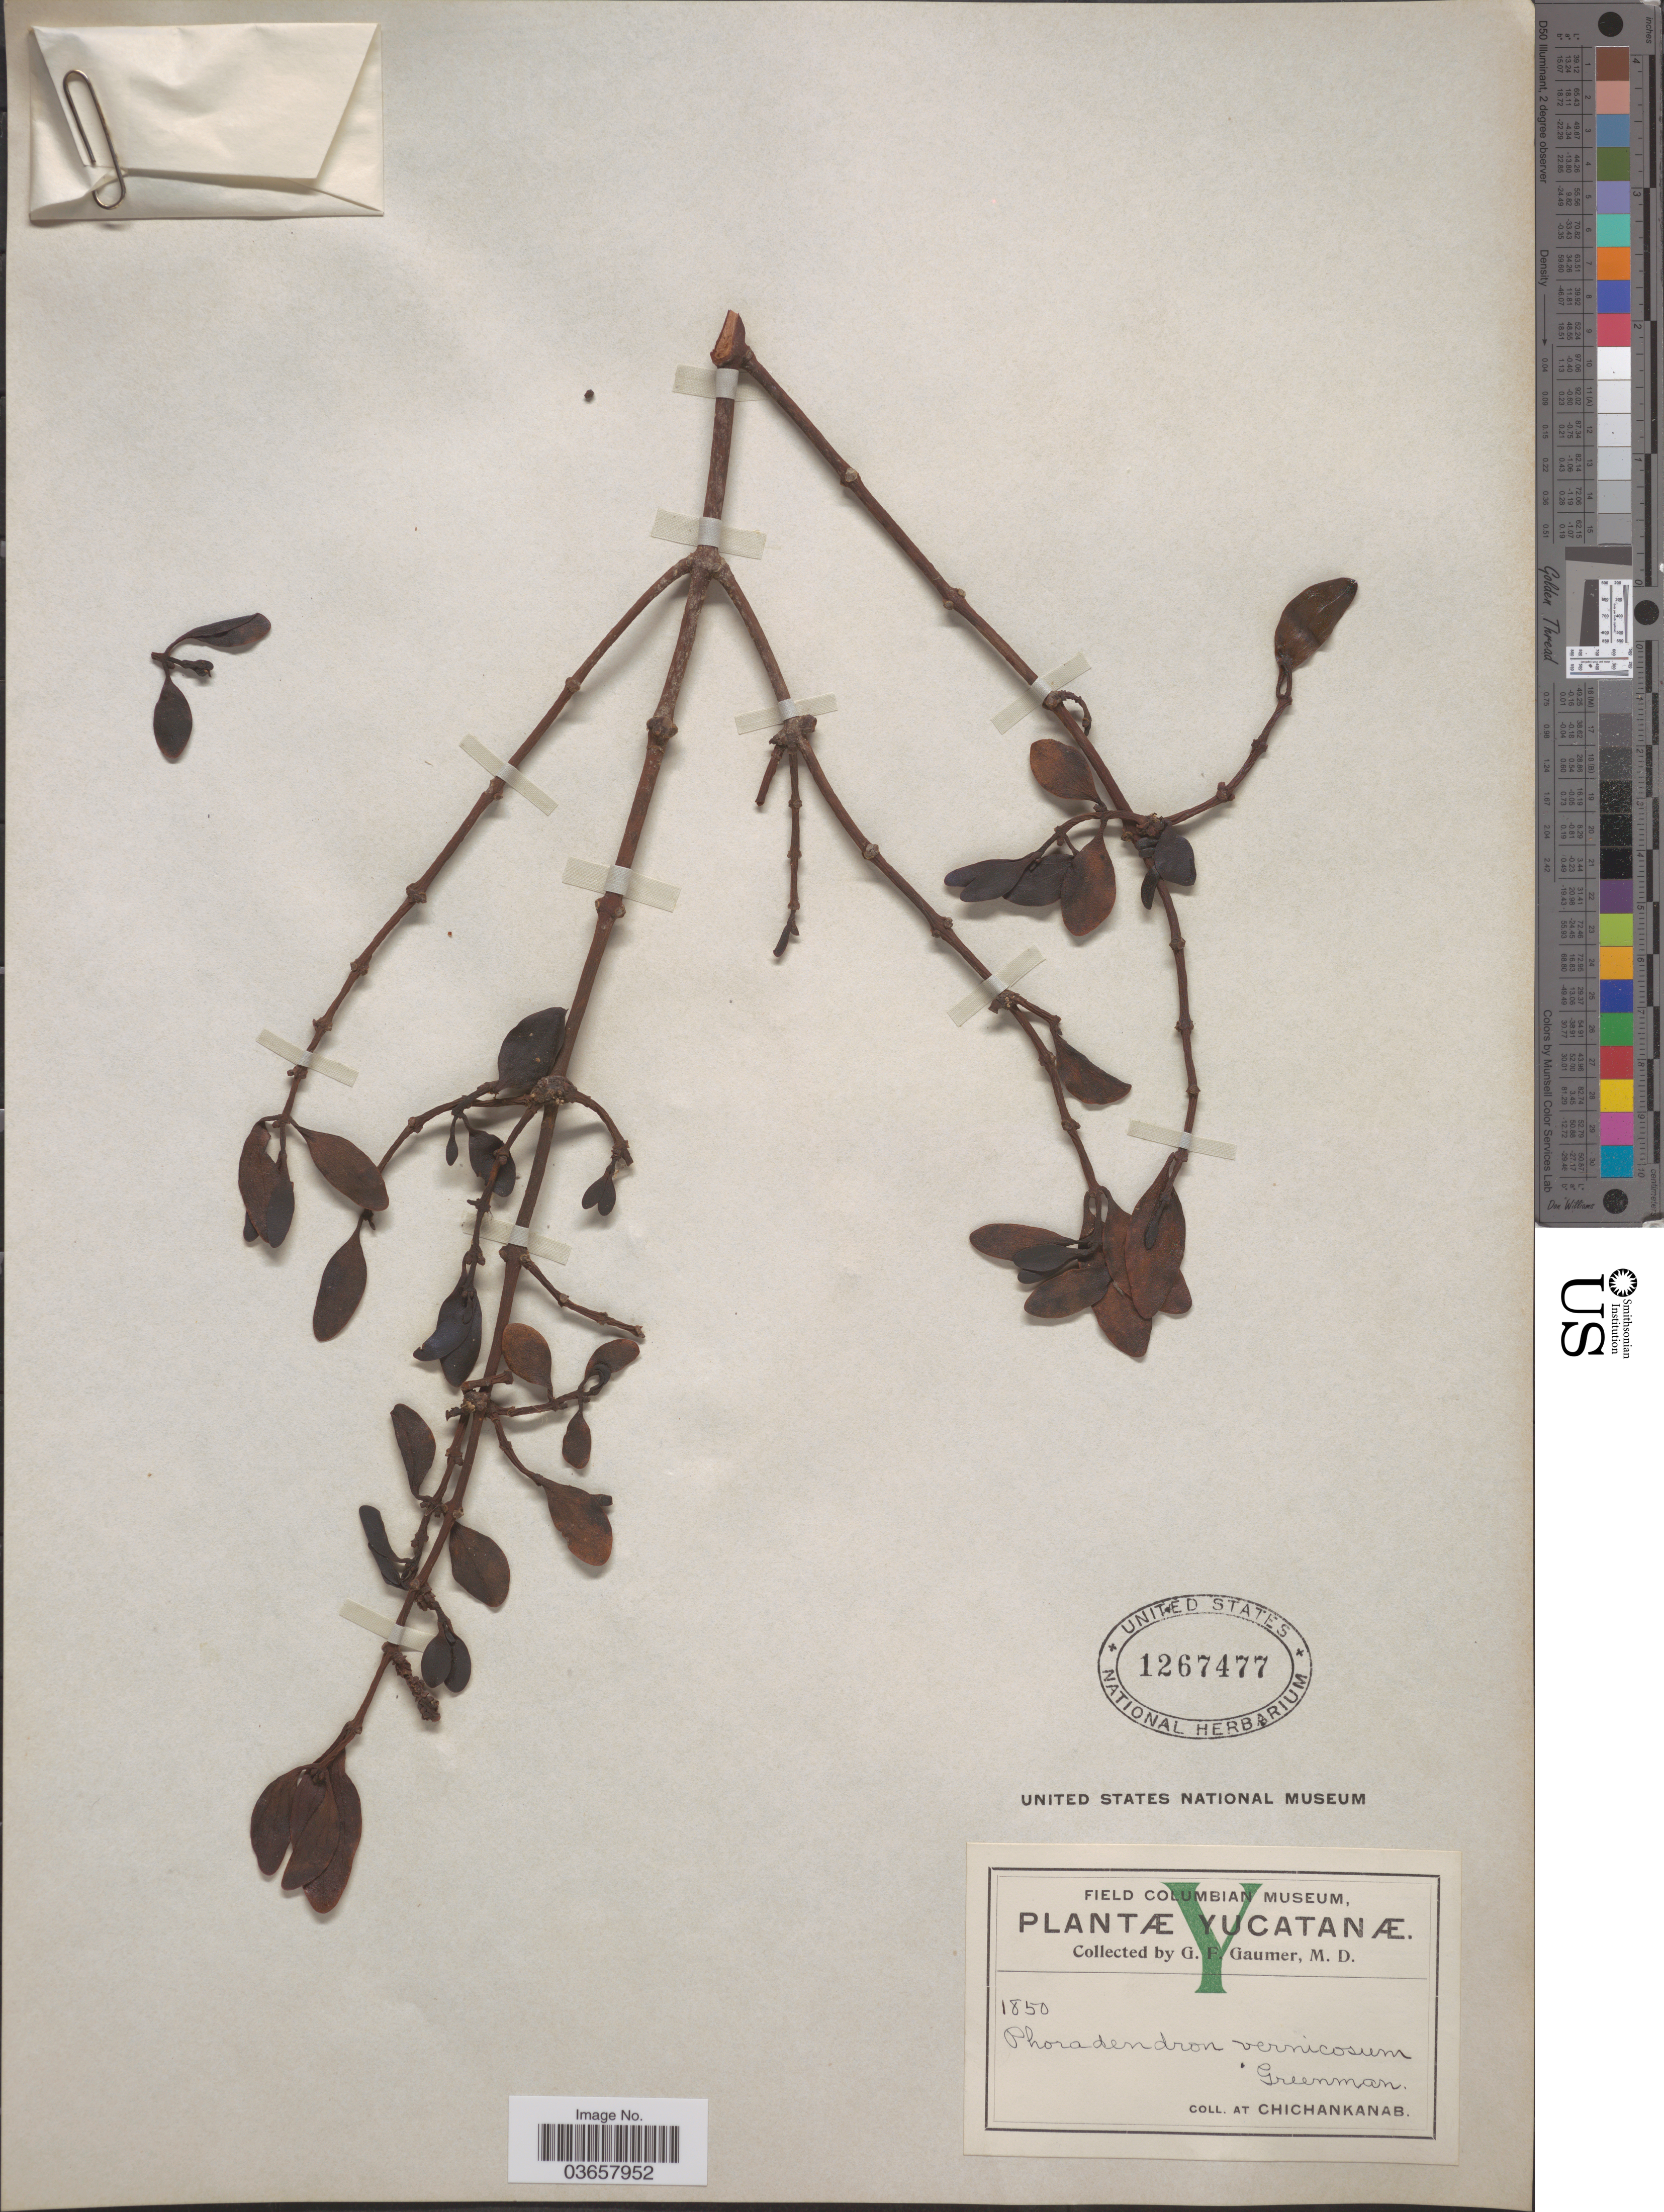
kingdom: Plantae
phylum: Tracheophyta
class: Magnoliopsida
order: Santalales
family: Viscaceae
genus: Phoradendron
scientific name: Phoradendron vernicosum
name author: Greenm.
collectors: G. F. Gaumer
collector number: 1850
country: Mexico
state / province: Yucatán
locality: At Chichankanab.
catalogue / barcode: US 1267477